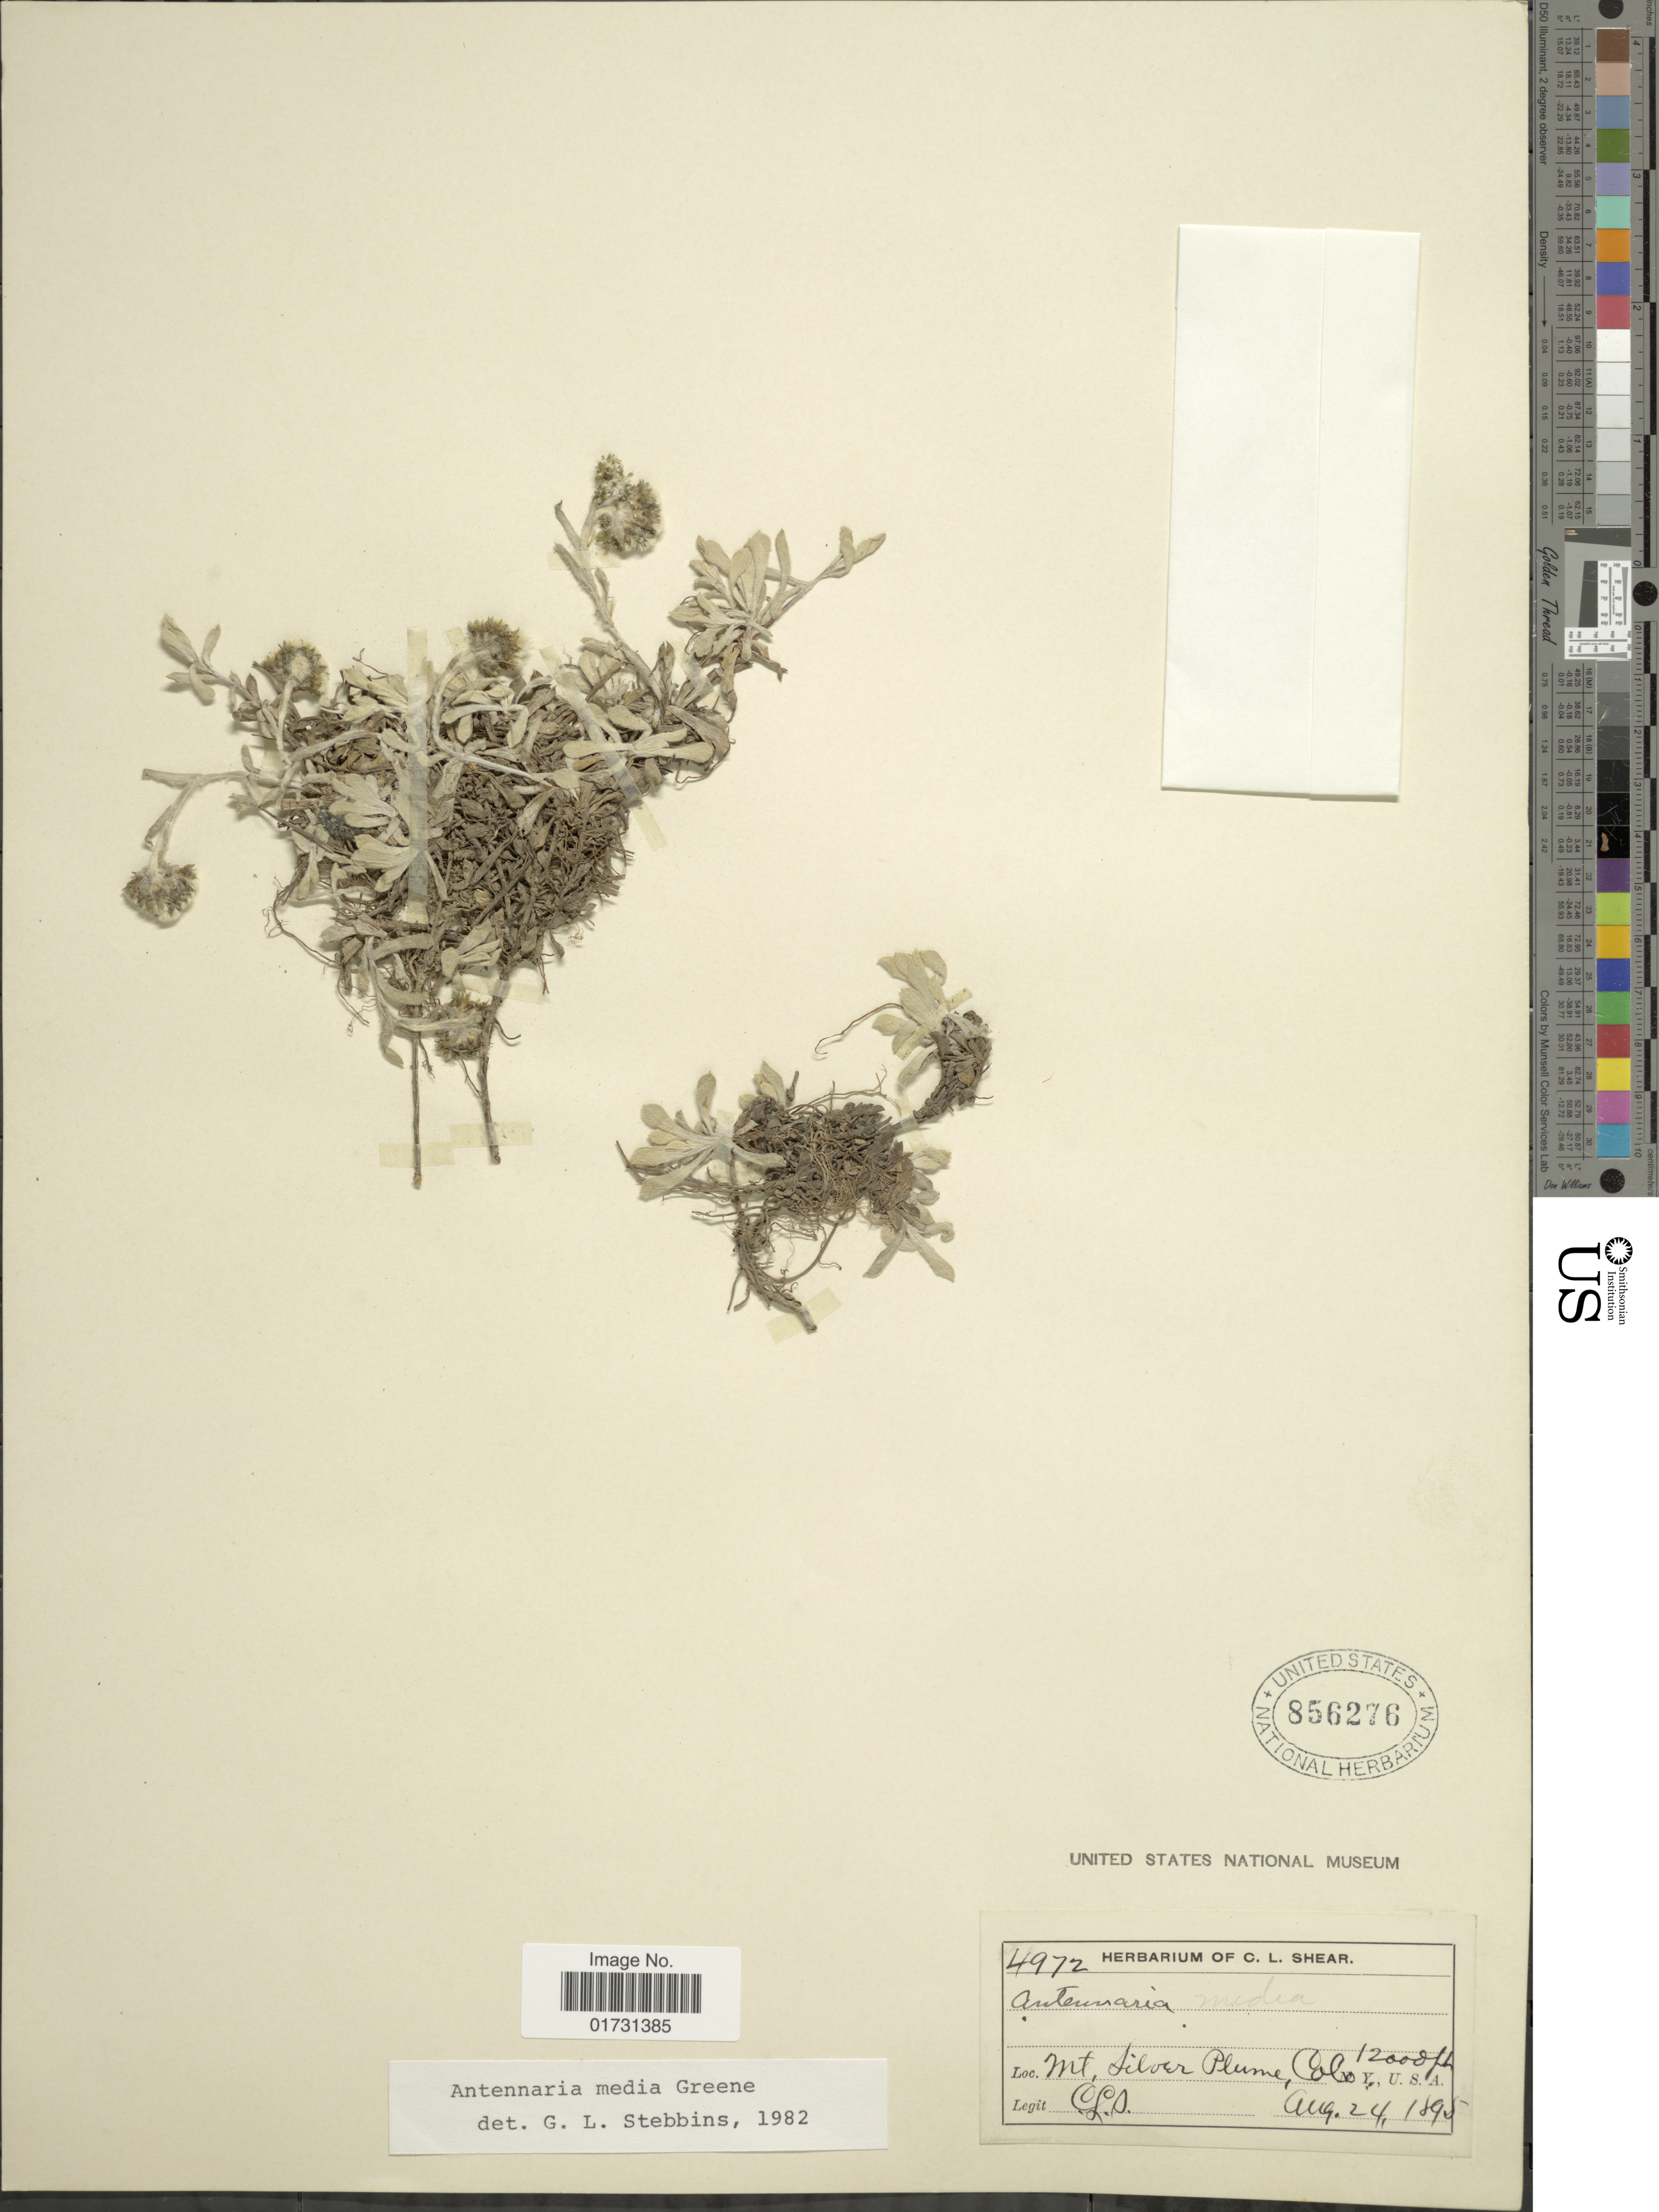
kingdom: Plantae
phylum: Tracheophyta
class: Magnoliopsida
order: Asterales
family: Asteraceae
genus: Antennaria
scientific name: Antennaria media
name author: Greene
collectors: A. S. Hitchcock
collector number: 12297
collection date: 1914-08-19/1914-09-22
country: United States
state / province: Washington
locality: Above Paradise Valley, Rainier National Park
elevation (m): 2438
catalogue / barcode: US 885312